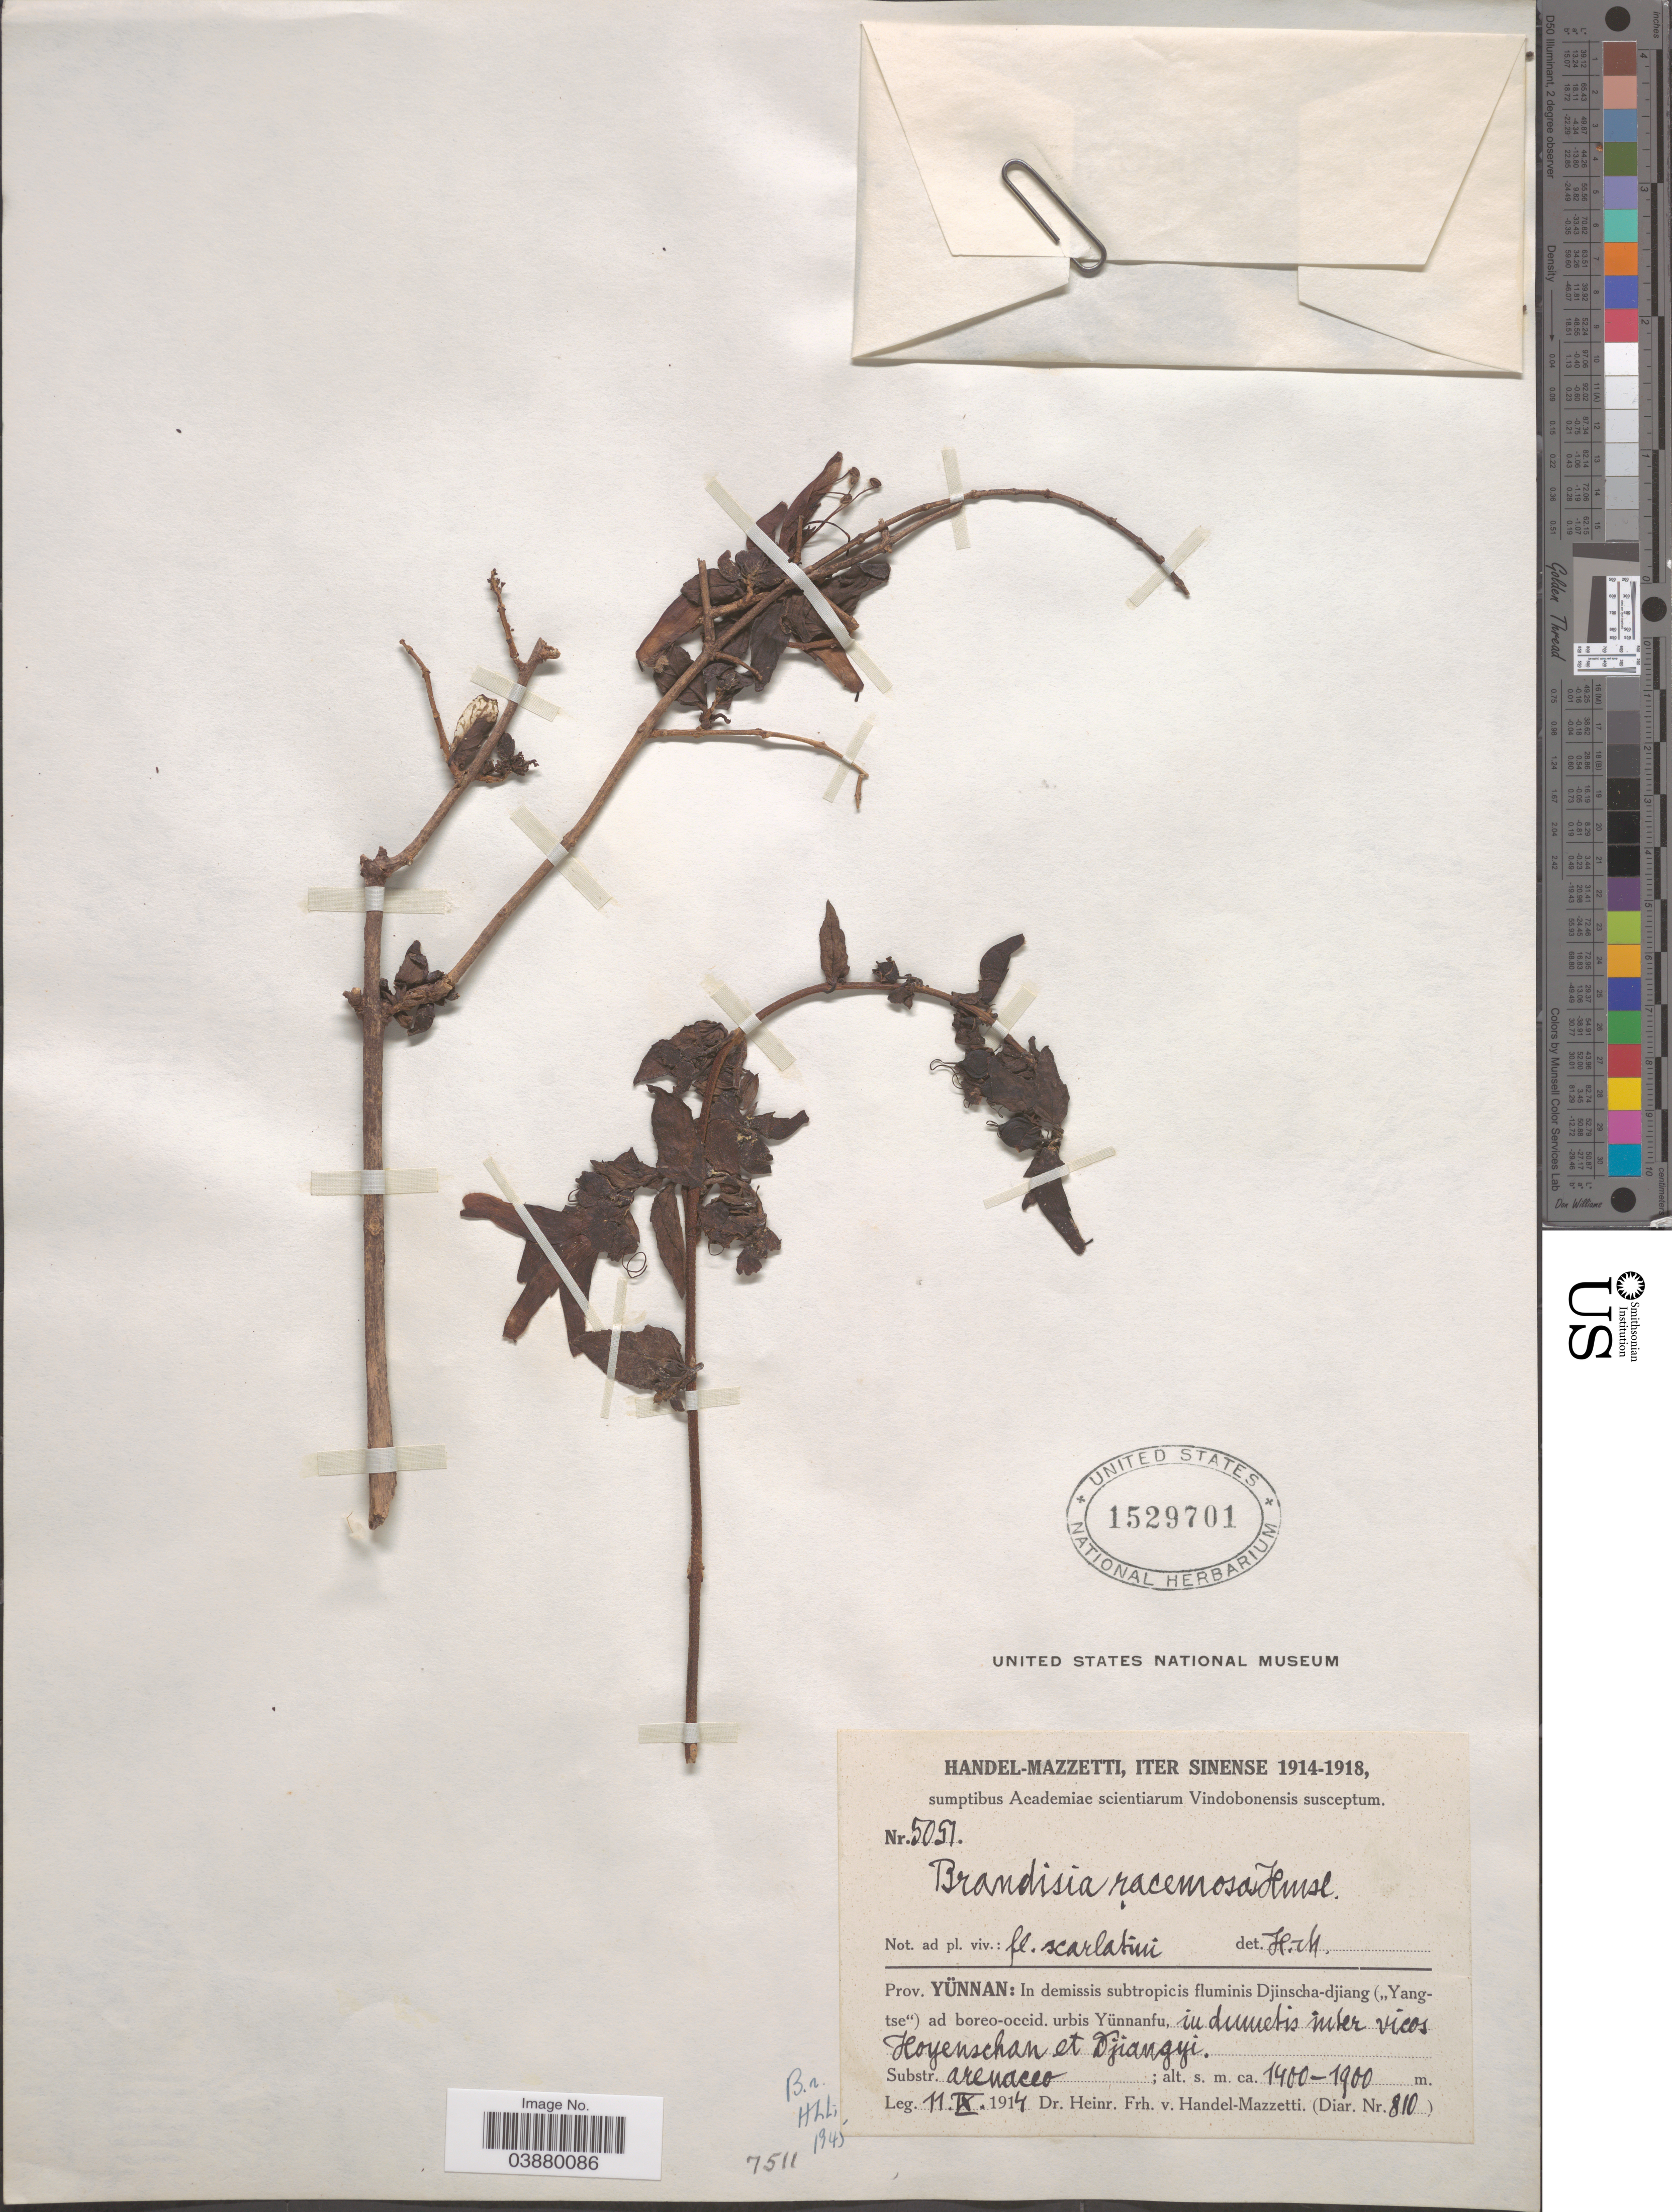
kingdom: Plantae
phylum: Tracheophyta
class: Magnoliopsida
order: Lamiales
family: Orobanchaceae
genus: Brandisia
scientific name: Brandisia racemosa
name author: Hemsl.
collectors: H. Handel-Mazzetti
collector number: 5051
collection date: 1914-09-11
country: China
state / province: Yunnan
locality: In demissis subtropicis fluminis Djinscha-djiang (,,Yangtse') ad borea-occid. urbis Yünnanfu in dumetis inter vicos Hoyenschan et Djiangyi.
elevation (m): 1400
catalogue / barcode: US 1529701